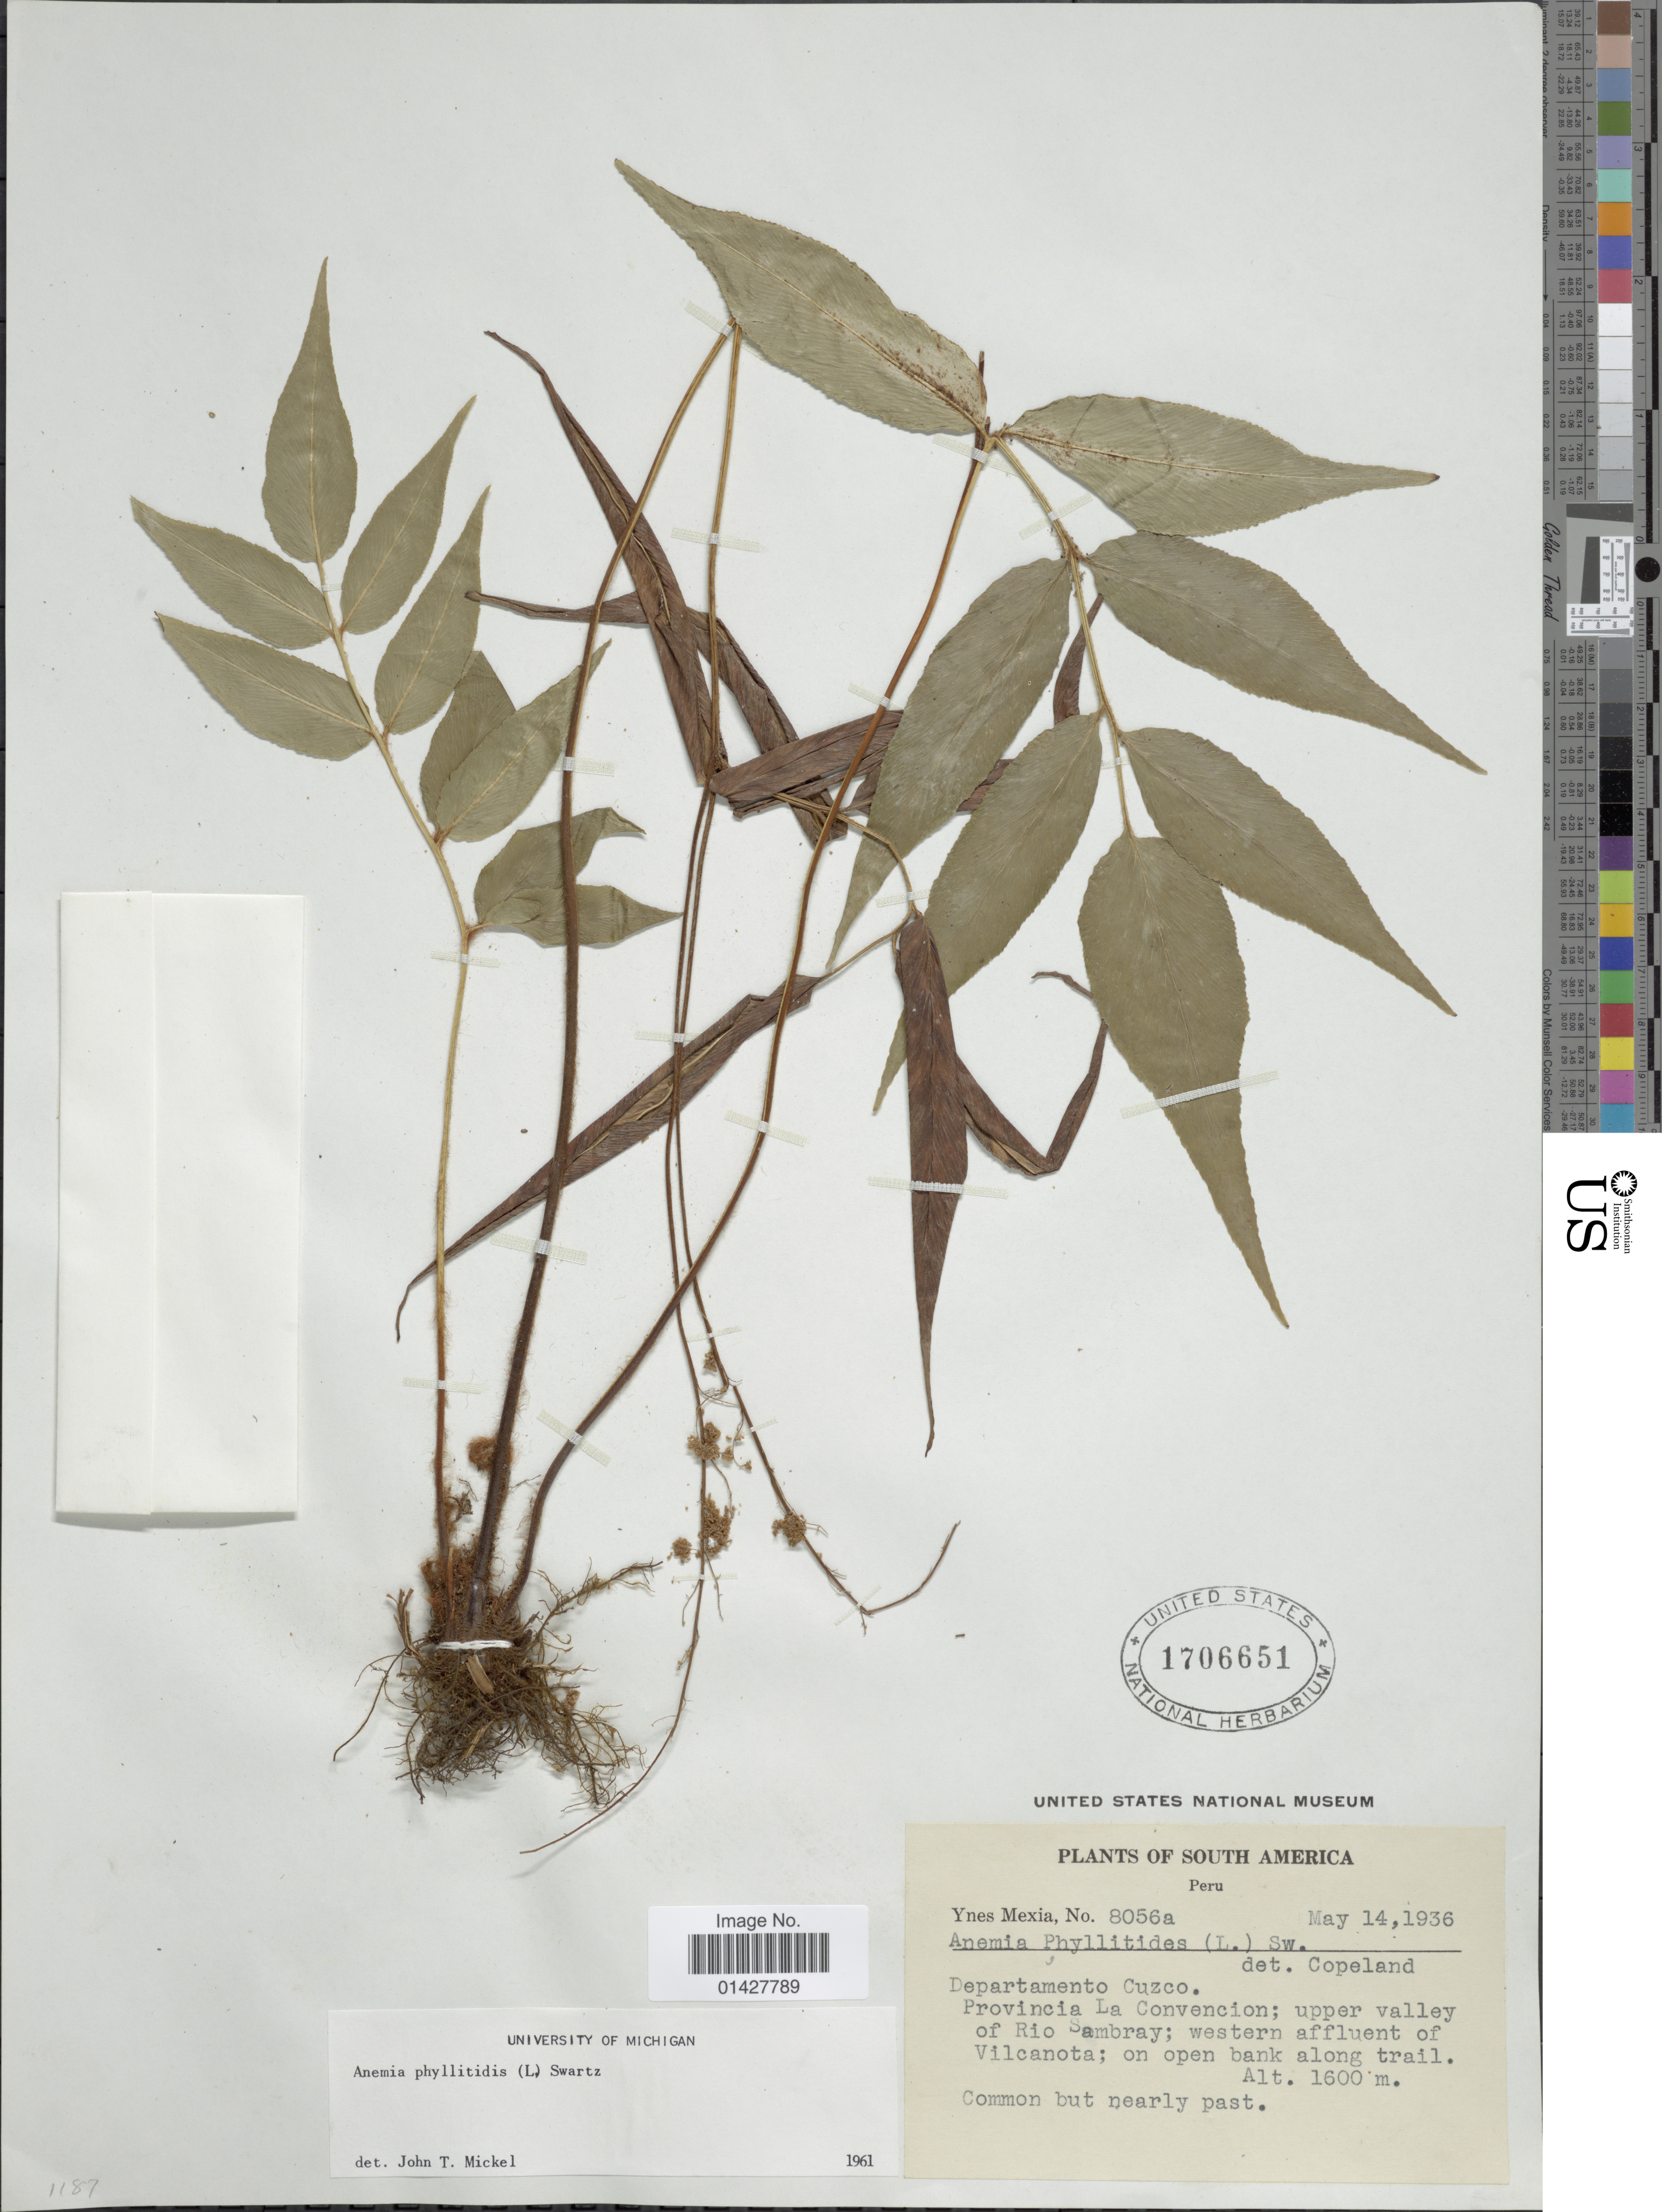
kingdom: Plantae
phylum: Tracheophyta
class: Polypodiopsida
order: Schizaeales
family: Anemiaceae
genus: Anemia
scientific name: Anemia phyllitidis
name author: (L.) Sw.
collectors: Y. Mexia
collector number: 8056a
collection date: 1936-05-14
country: Peru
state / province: Cusco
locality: Departamento Cuzco. Provincia La Convencion; upper valley of Rio Sambray; western affluent of Vilcanota; on open bank along trail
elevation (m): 1600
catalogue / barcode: US 1706651